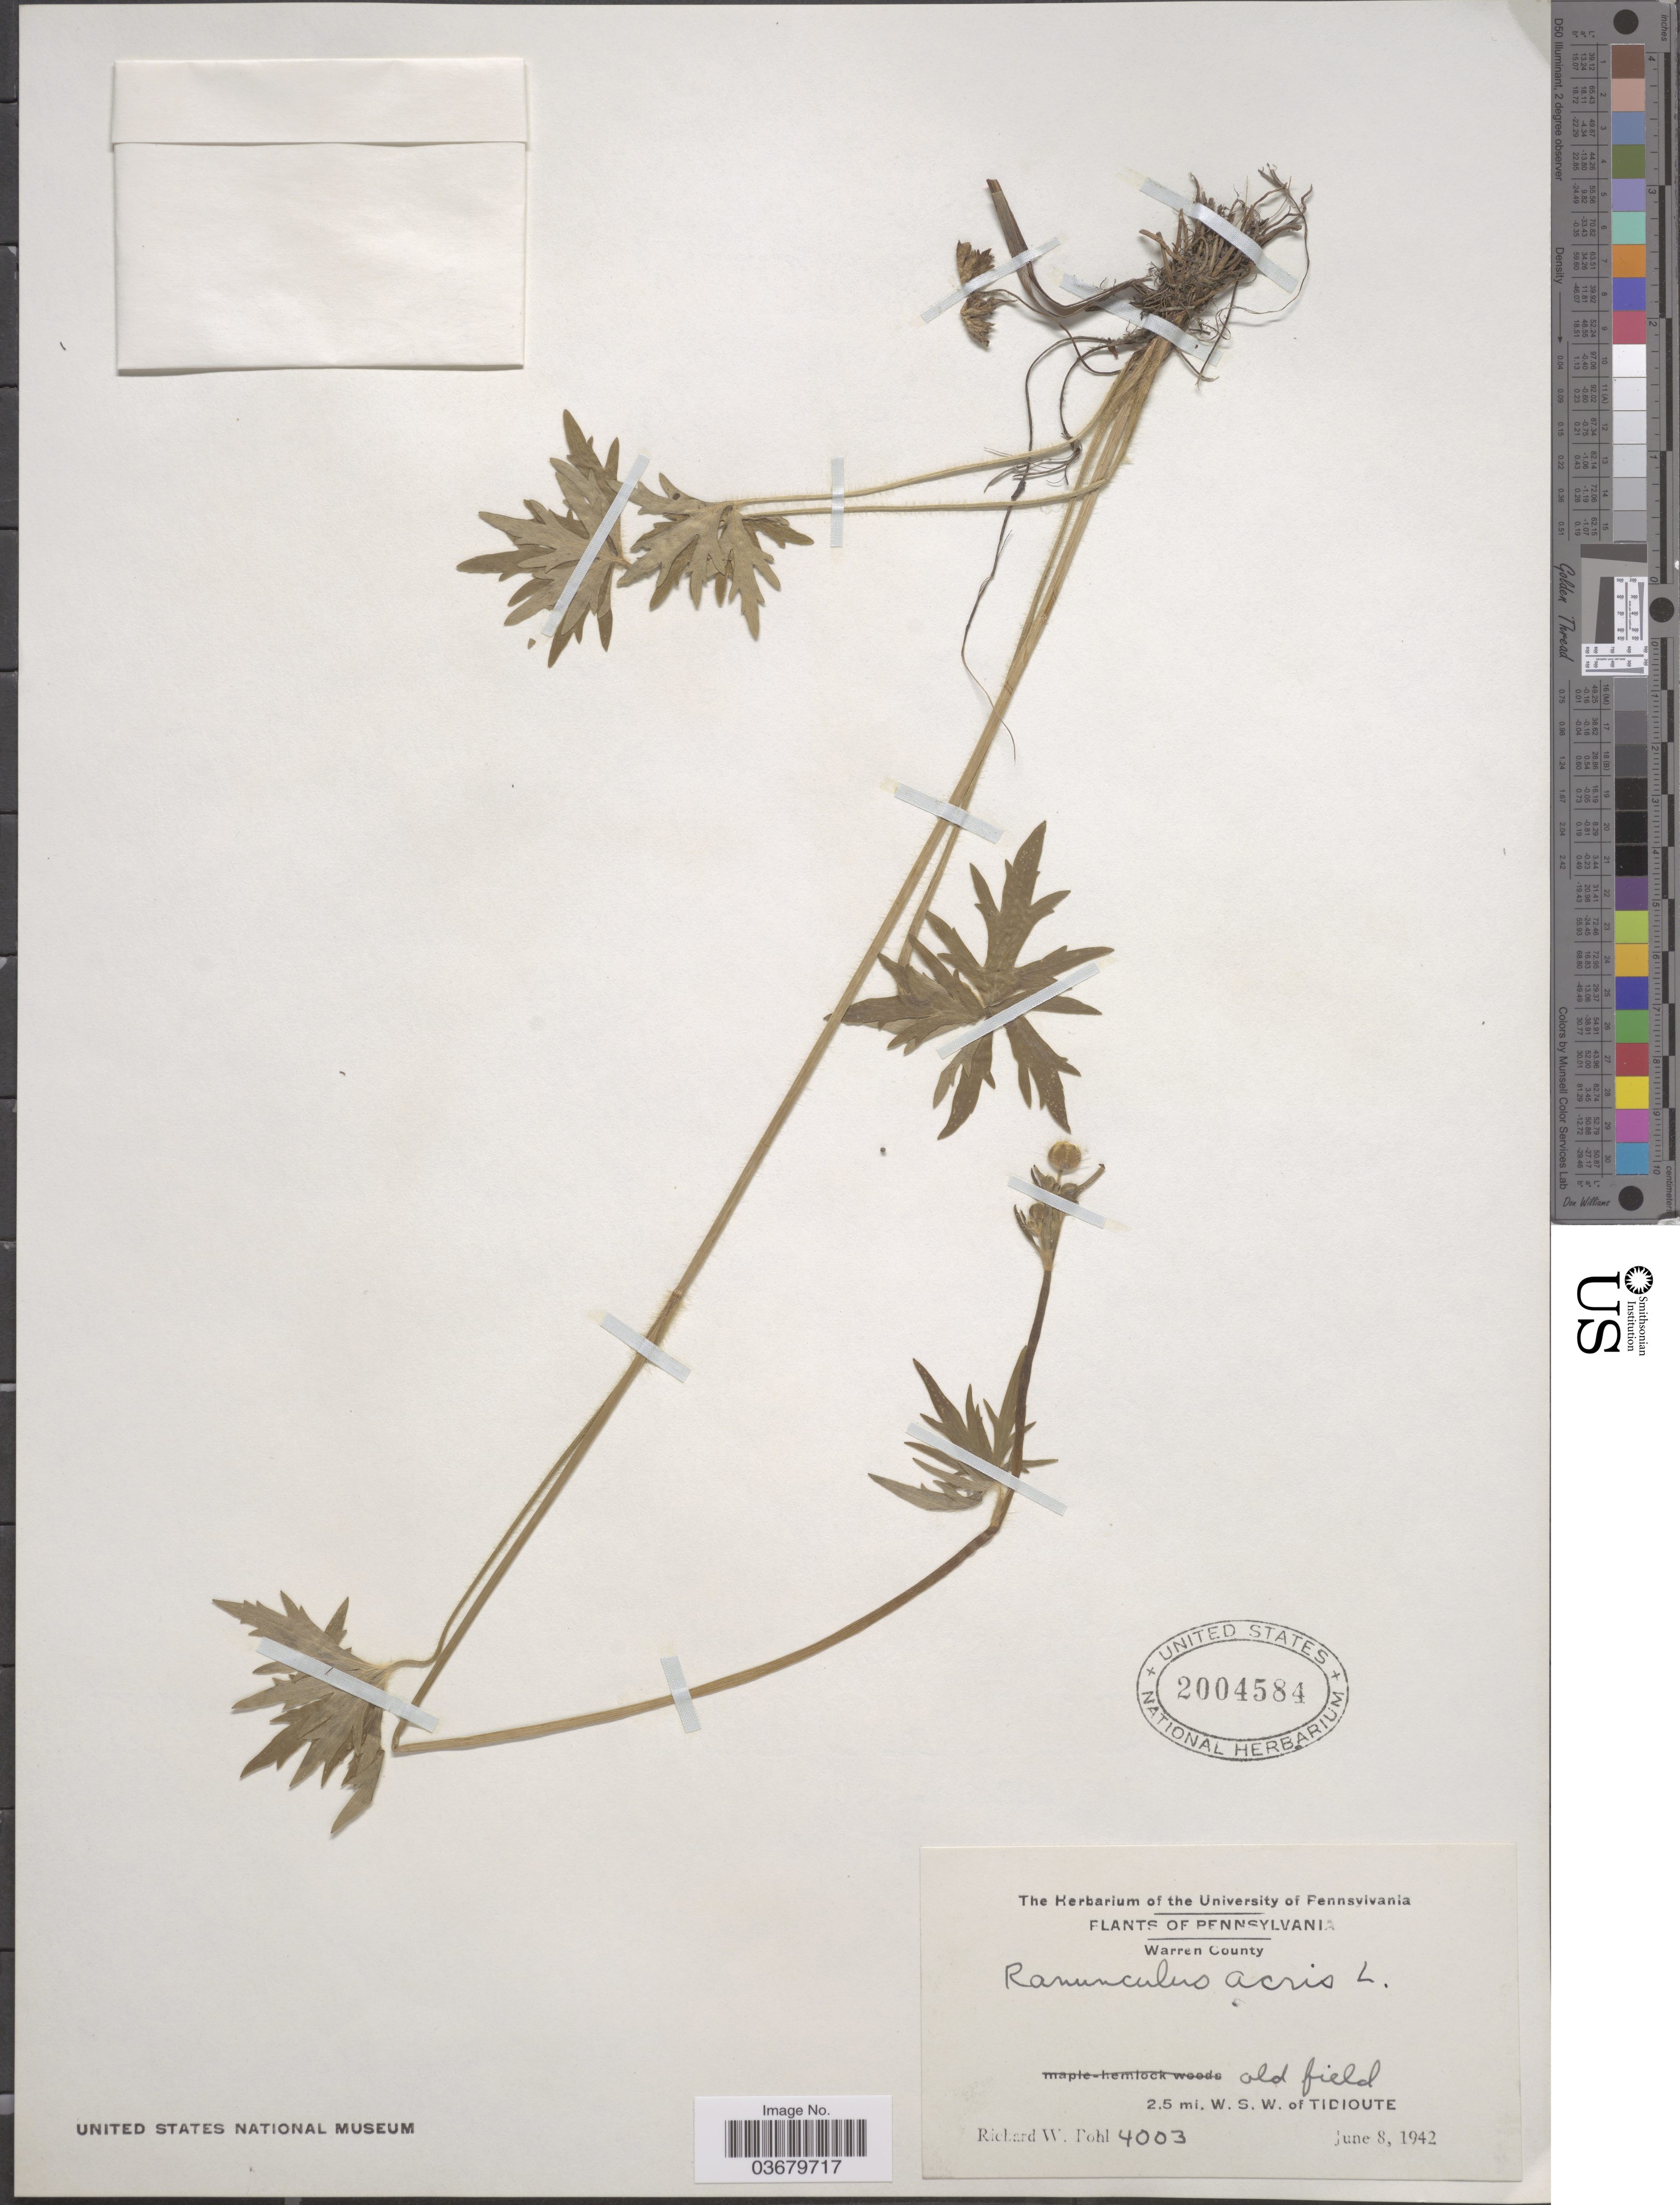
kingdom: Plantae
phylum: Tracheophyta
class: Magnoliopsida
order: Ranunculales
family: Ranunculaceae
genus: Ranunculus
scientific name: Ranunculus acris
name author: L.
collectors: R. W. Pohl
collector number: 4003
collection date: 1942-06-08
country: United States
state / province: Pennsylvania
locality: Warren County. 2.5 mi. W. S. W. of Tidioute.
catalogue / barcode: US 2004584